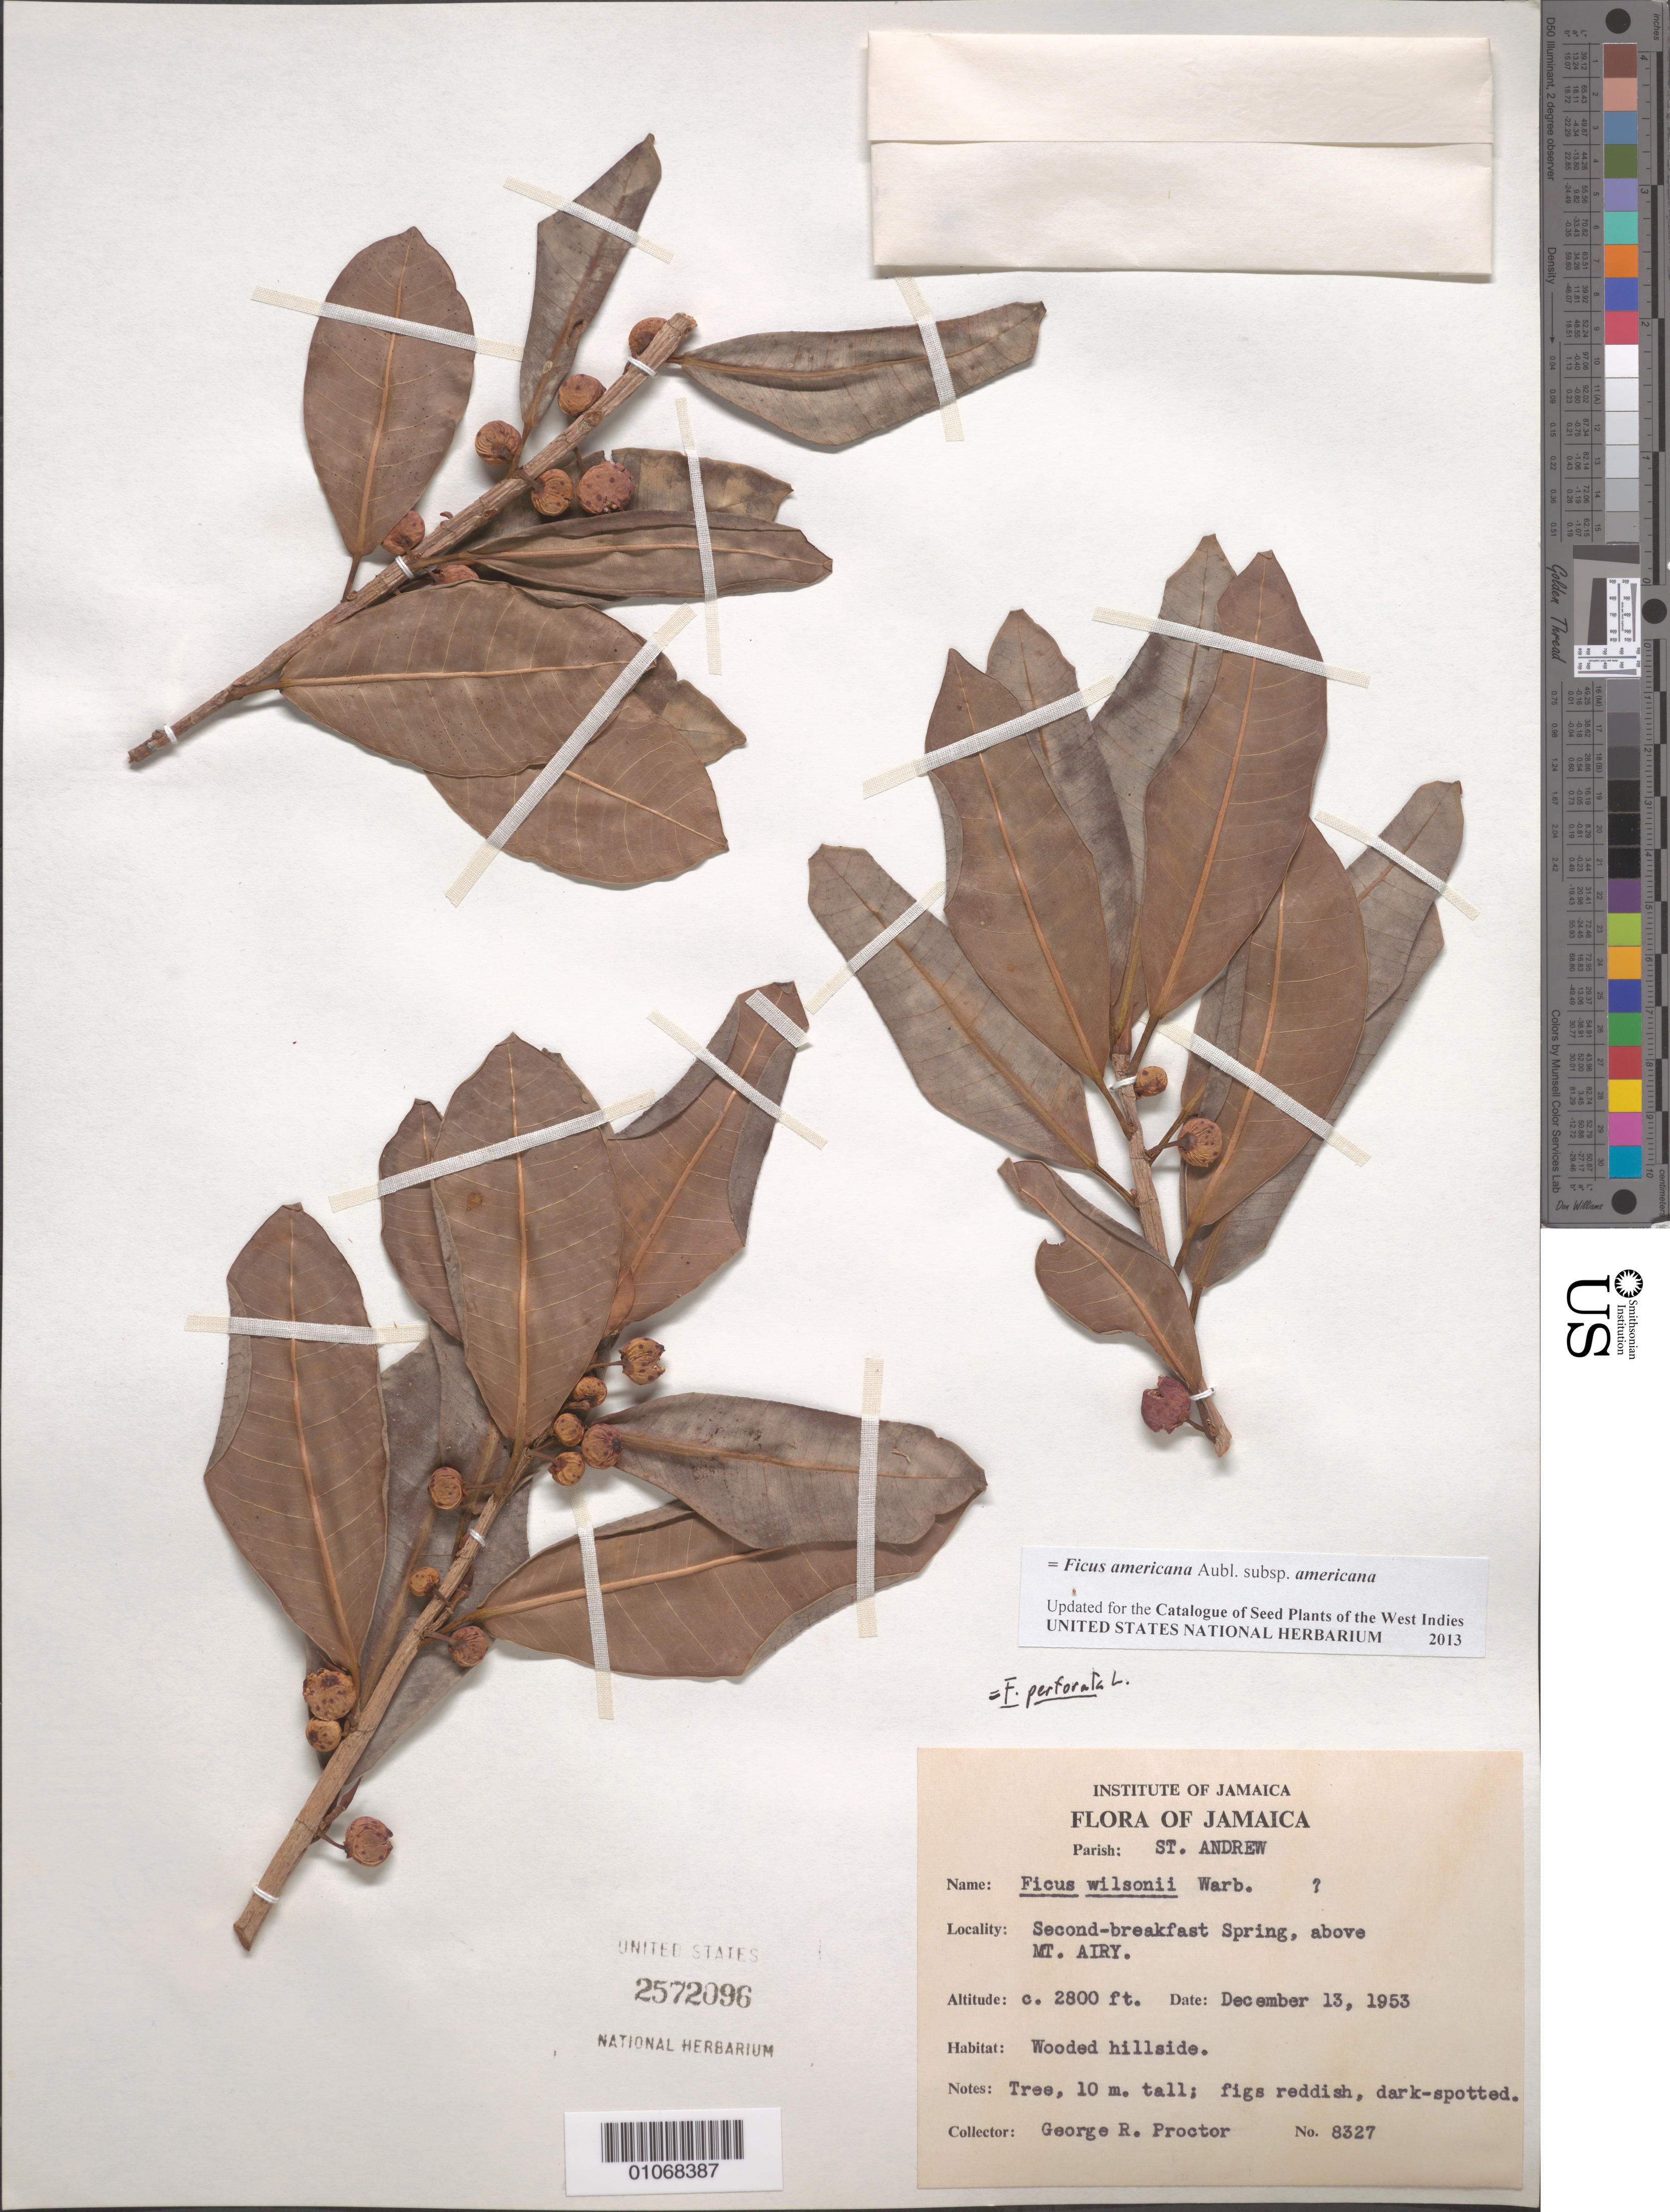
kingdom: Plantae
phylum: Tracheophyta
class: Magnoliopsida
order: Rosales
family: Moraceae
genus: Ficus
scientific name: Ficus perforata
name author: L.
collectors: G. R. Proctor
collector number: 8327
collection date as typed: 13 Dec 1953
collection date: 1953-12-13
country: Jamaica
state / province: Saint Andrew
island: Jamaica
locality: Second-breakfast Spring, above Mt. Airy.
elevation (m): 853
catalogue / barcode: US 2572096